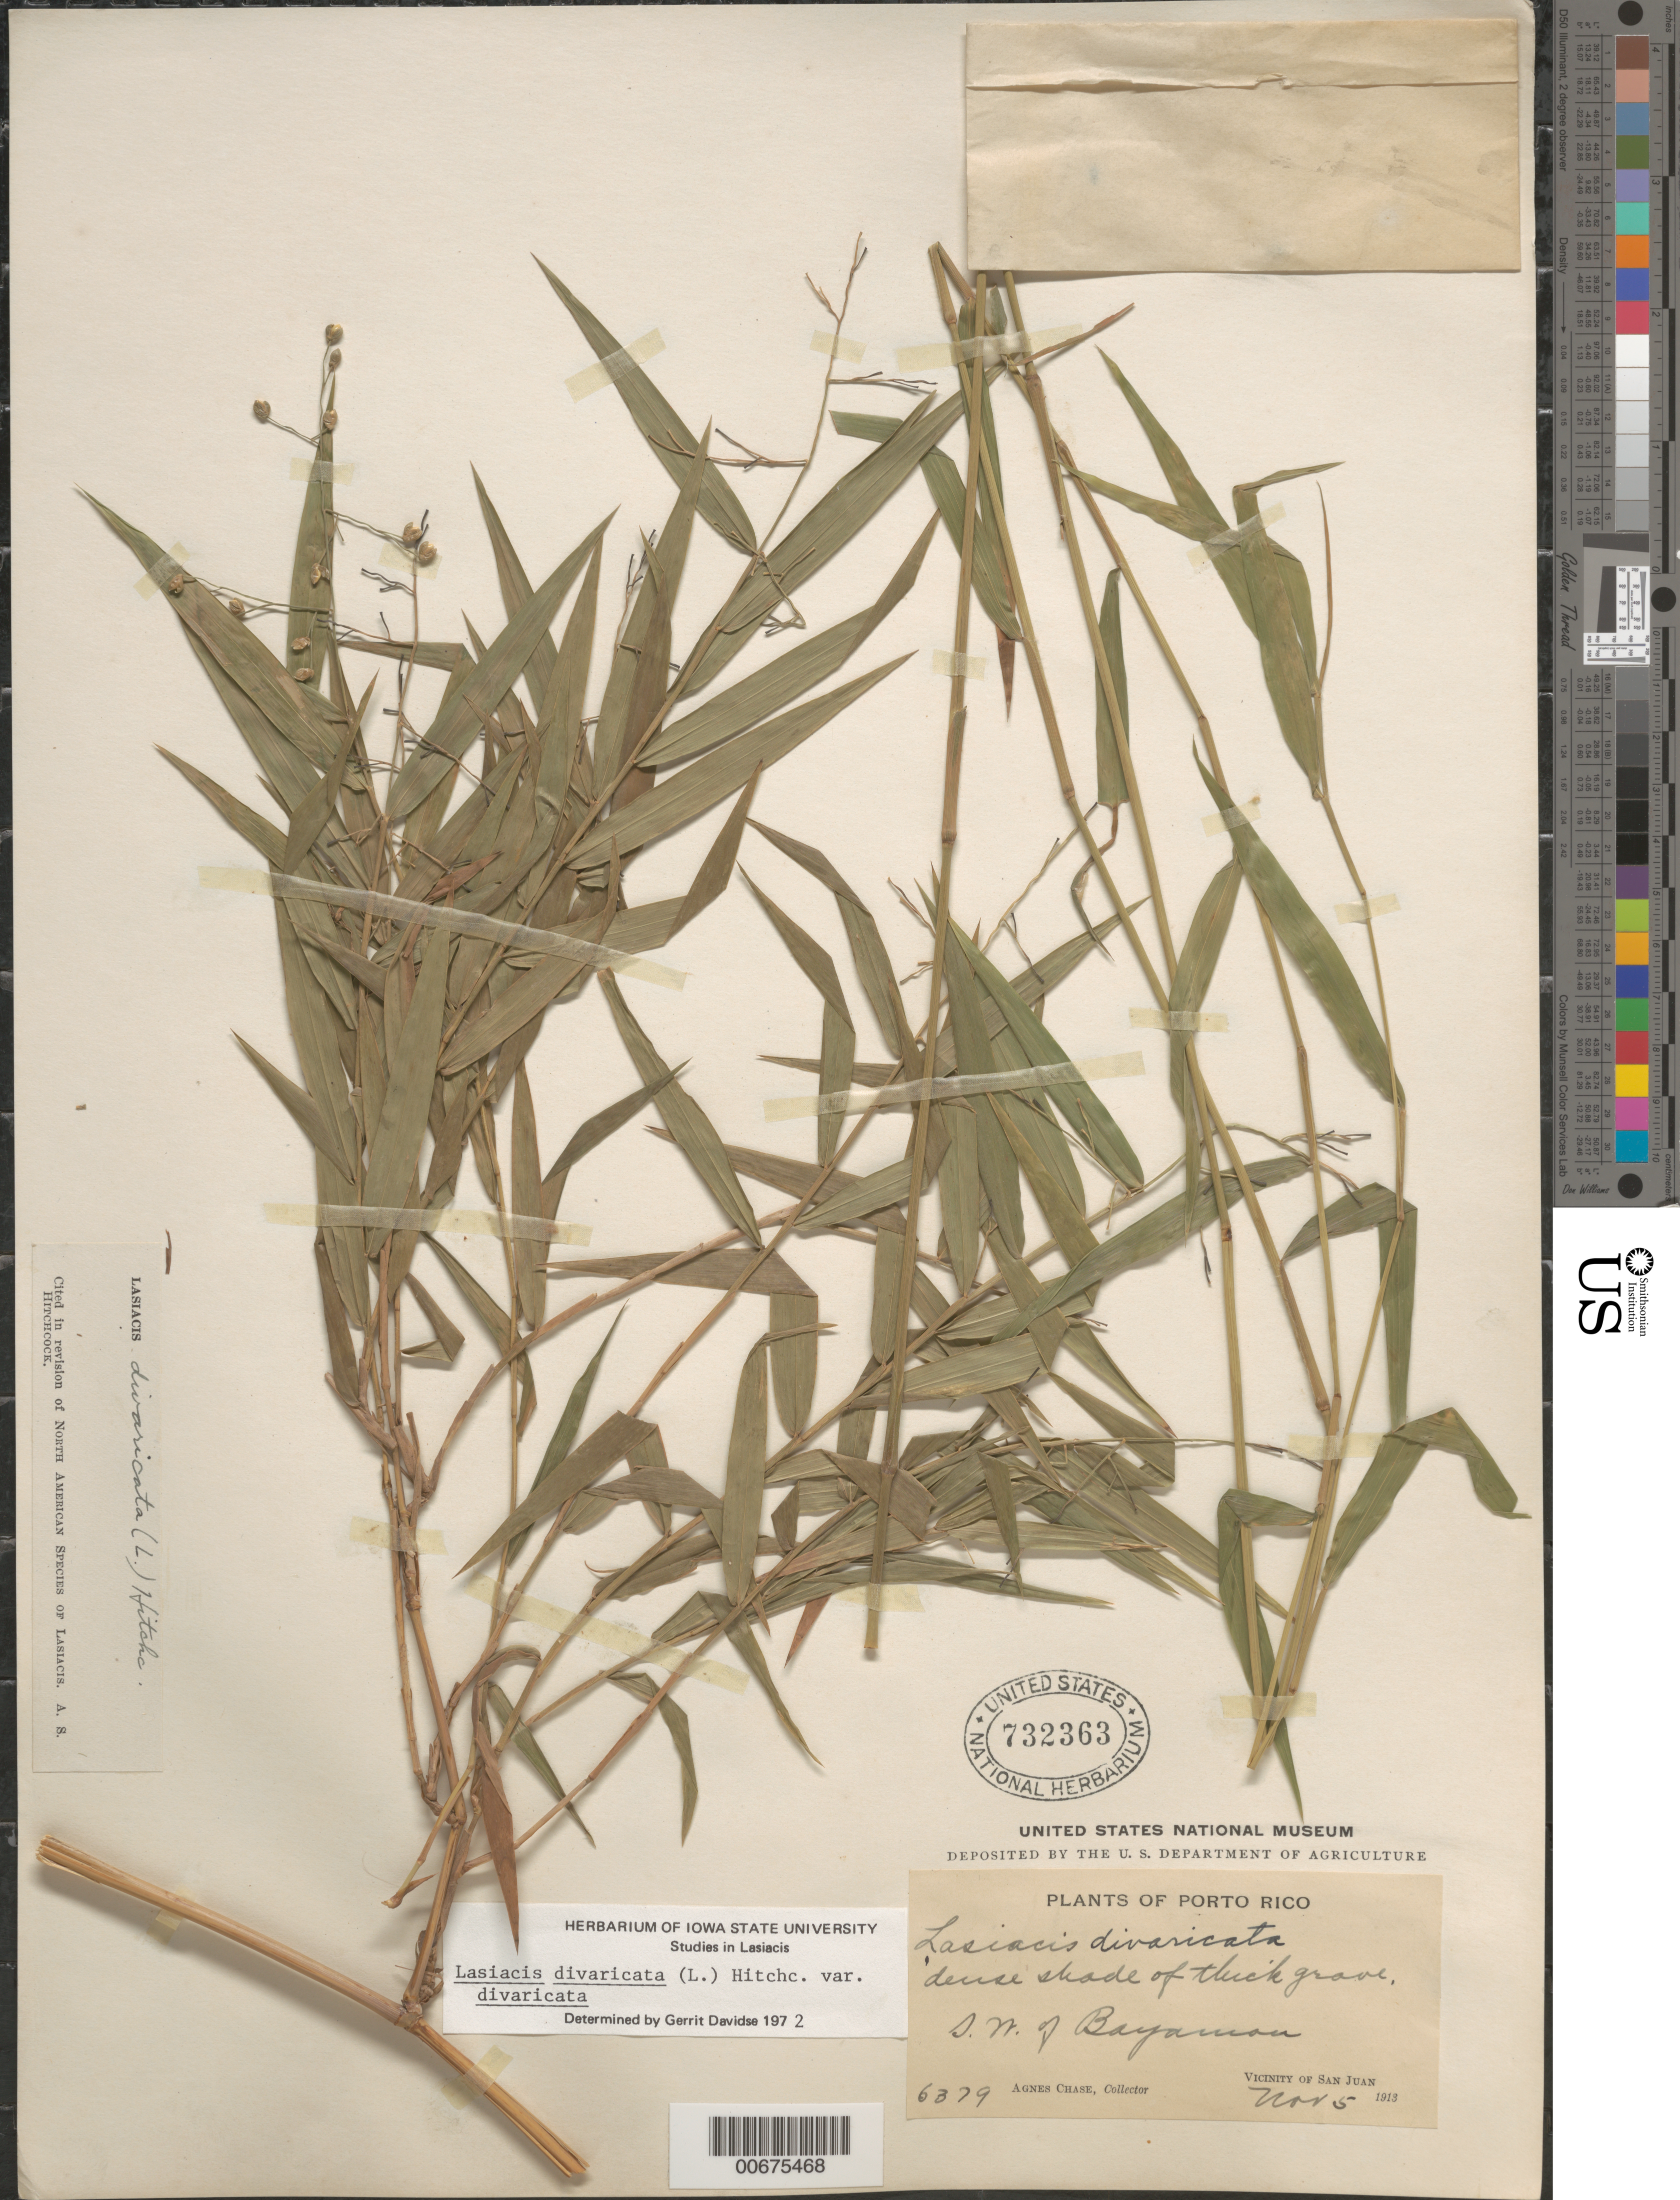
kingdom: Plantae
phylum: Tracheophyta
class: Liliopsida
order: Poales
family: Poaceae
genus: Lasiacis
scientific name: Lasiacis divaricata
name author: (L.) Hitchc.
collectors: A. Chase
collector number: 6379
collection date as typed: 05 Nov 1913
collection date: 1913-11-05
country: Puerto Rico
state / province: Bayamón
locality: SW of Bayamon, vicinity of San Juan. Dense shade of thick grove.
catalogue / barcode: US 732363